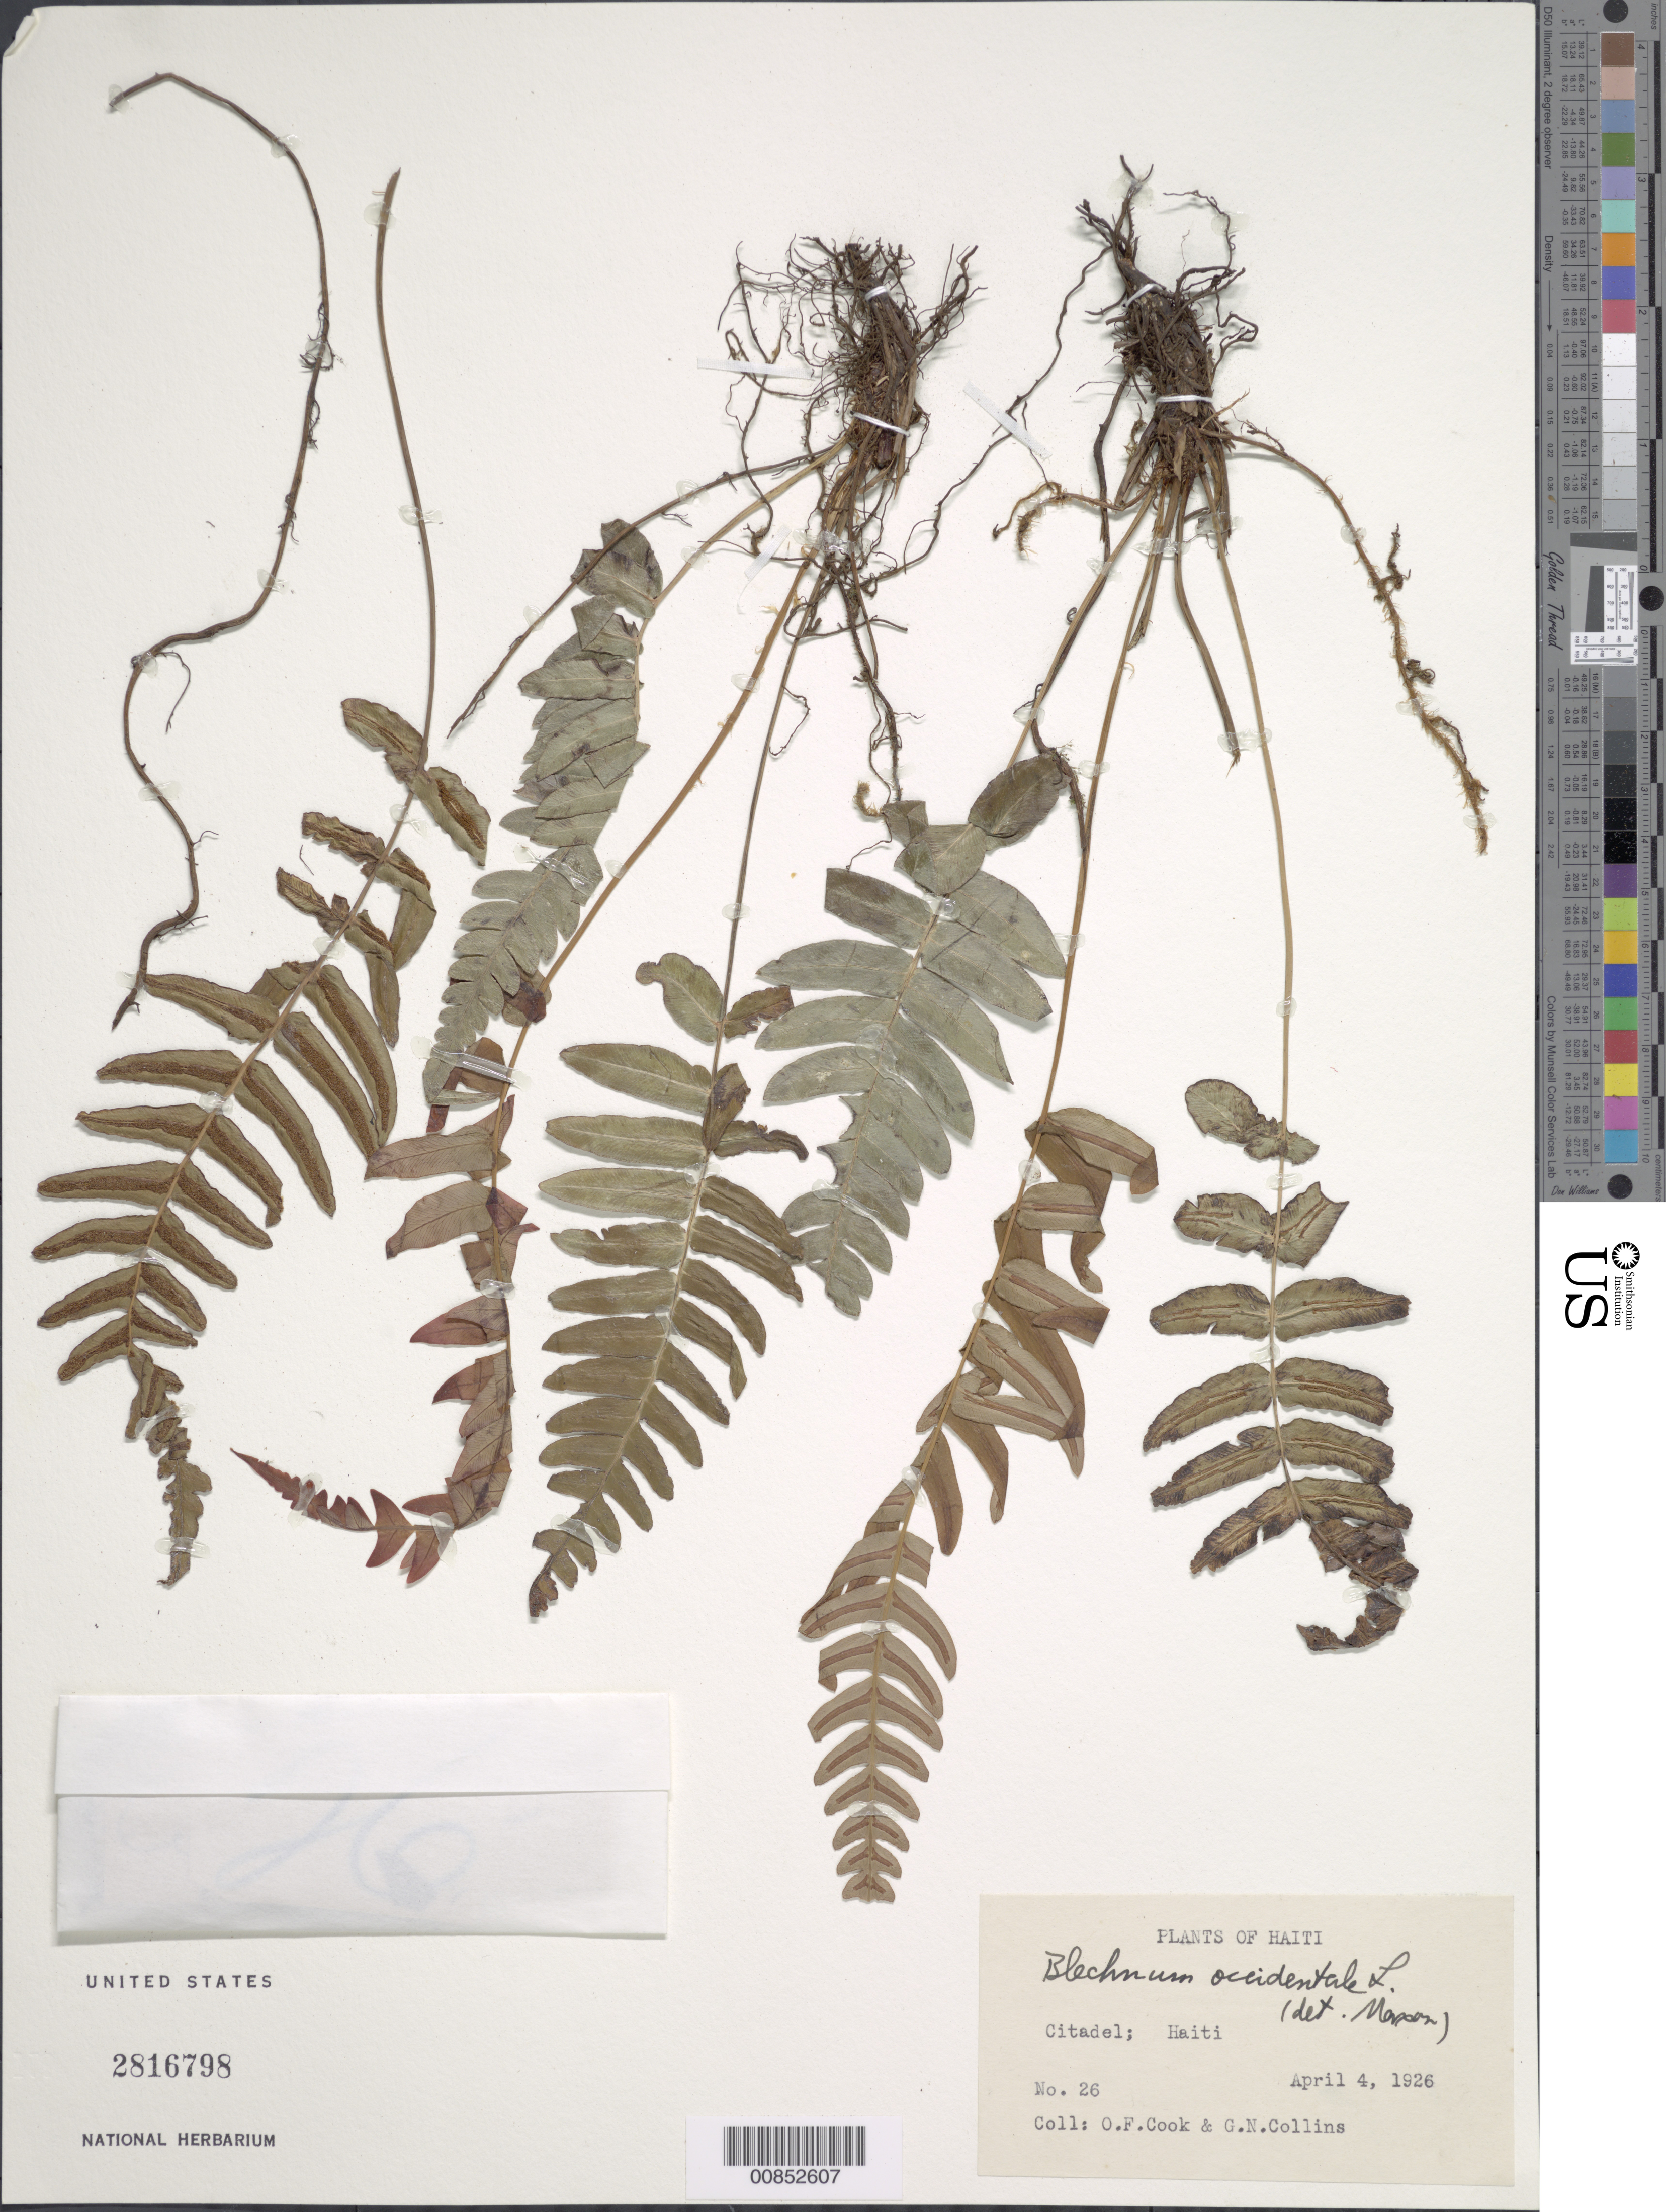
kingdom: Plantae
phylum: Tracheophyta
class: Polypodiopsida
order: Polypodiales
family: Blechnaceae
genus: Blechnum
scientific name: Blechnum occidentale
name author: L.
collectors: O. F. Cook & G. Collins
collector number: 26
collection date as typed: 04 Apr 1926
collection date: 1926-04-04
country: Haiti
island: Hispaniola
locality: Citadel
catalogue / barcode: US 2816798